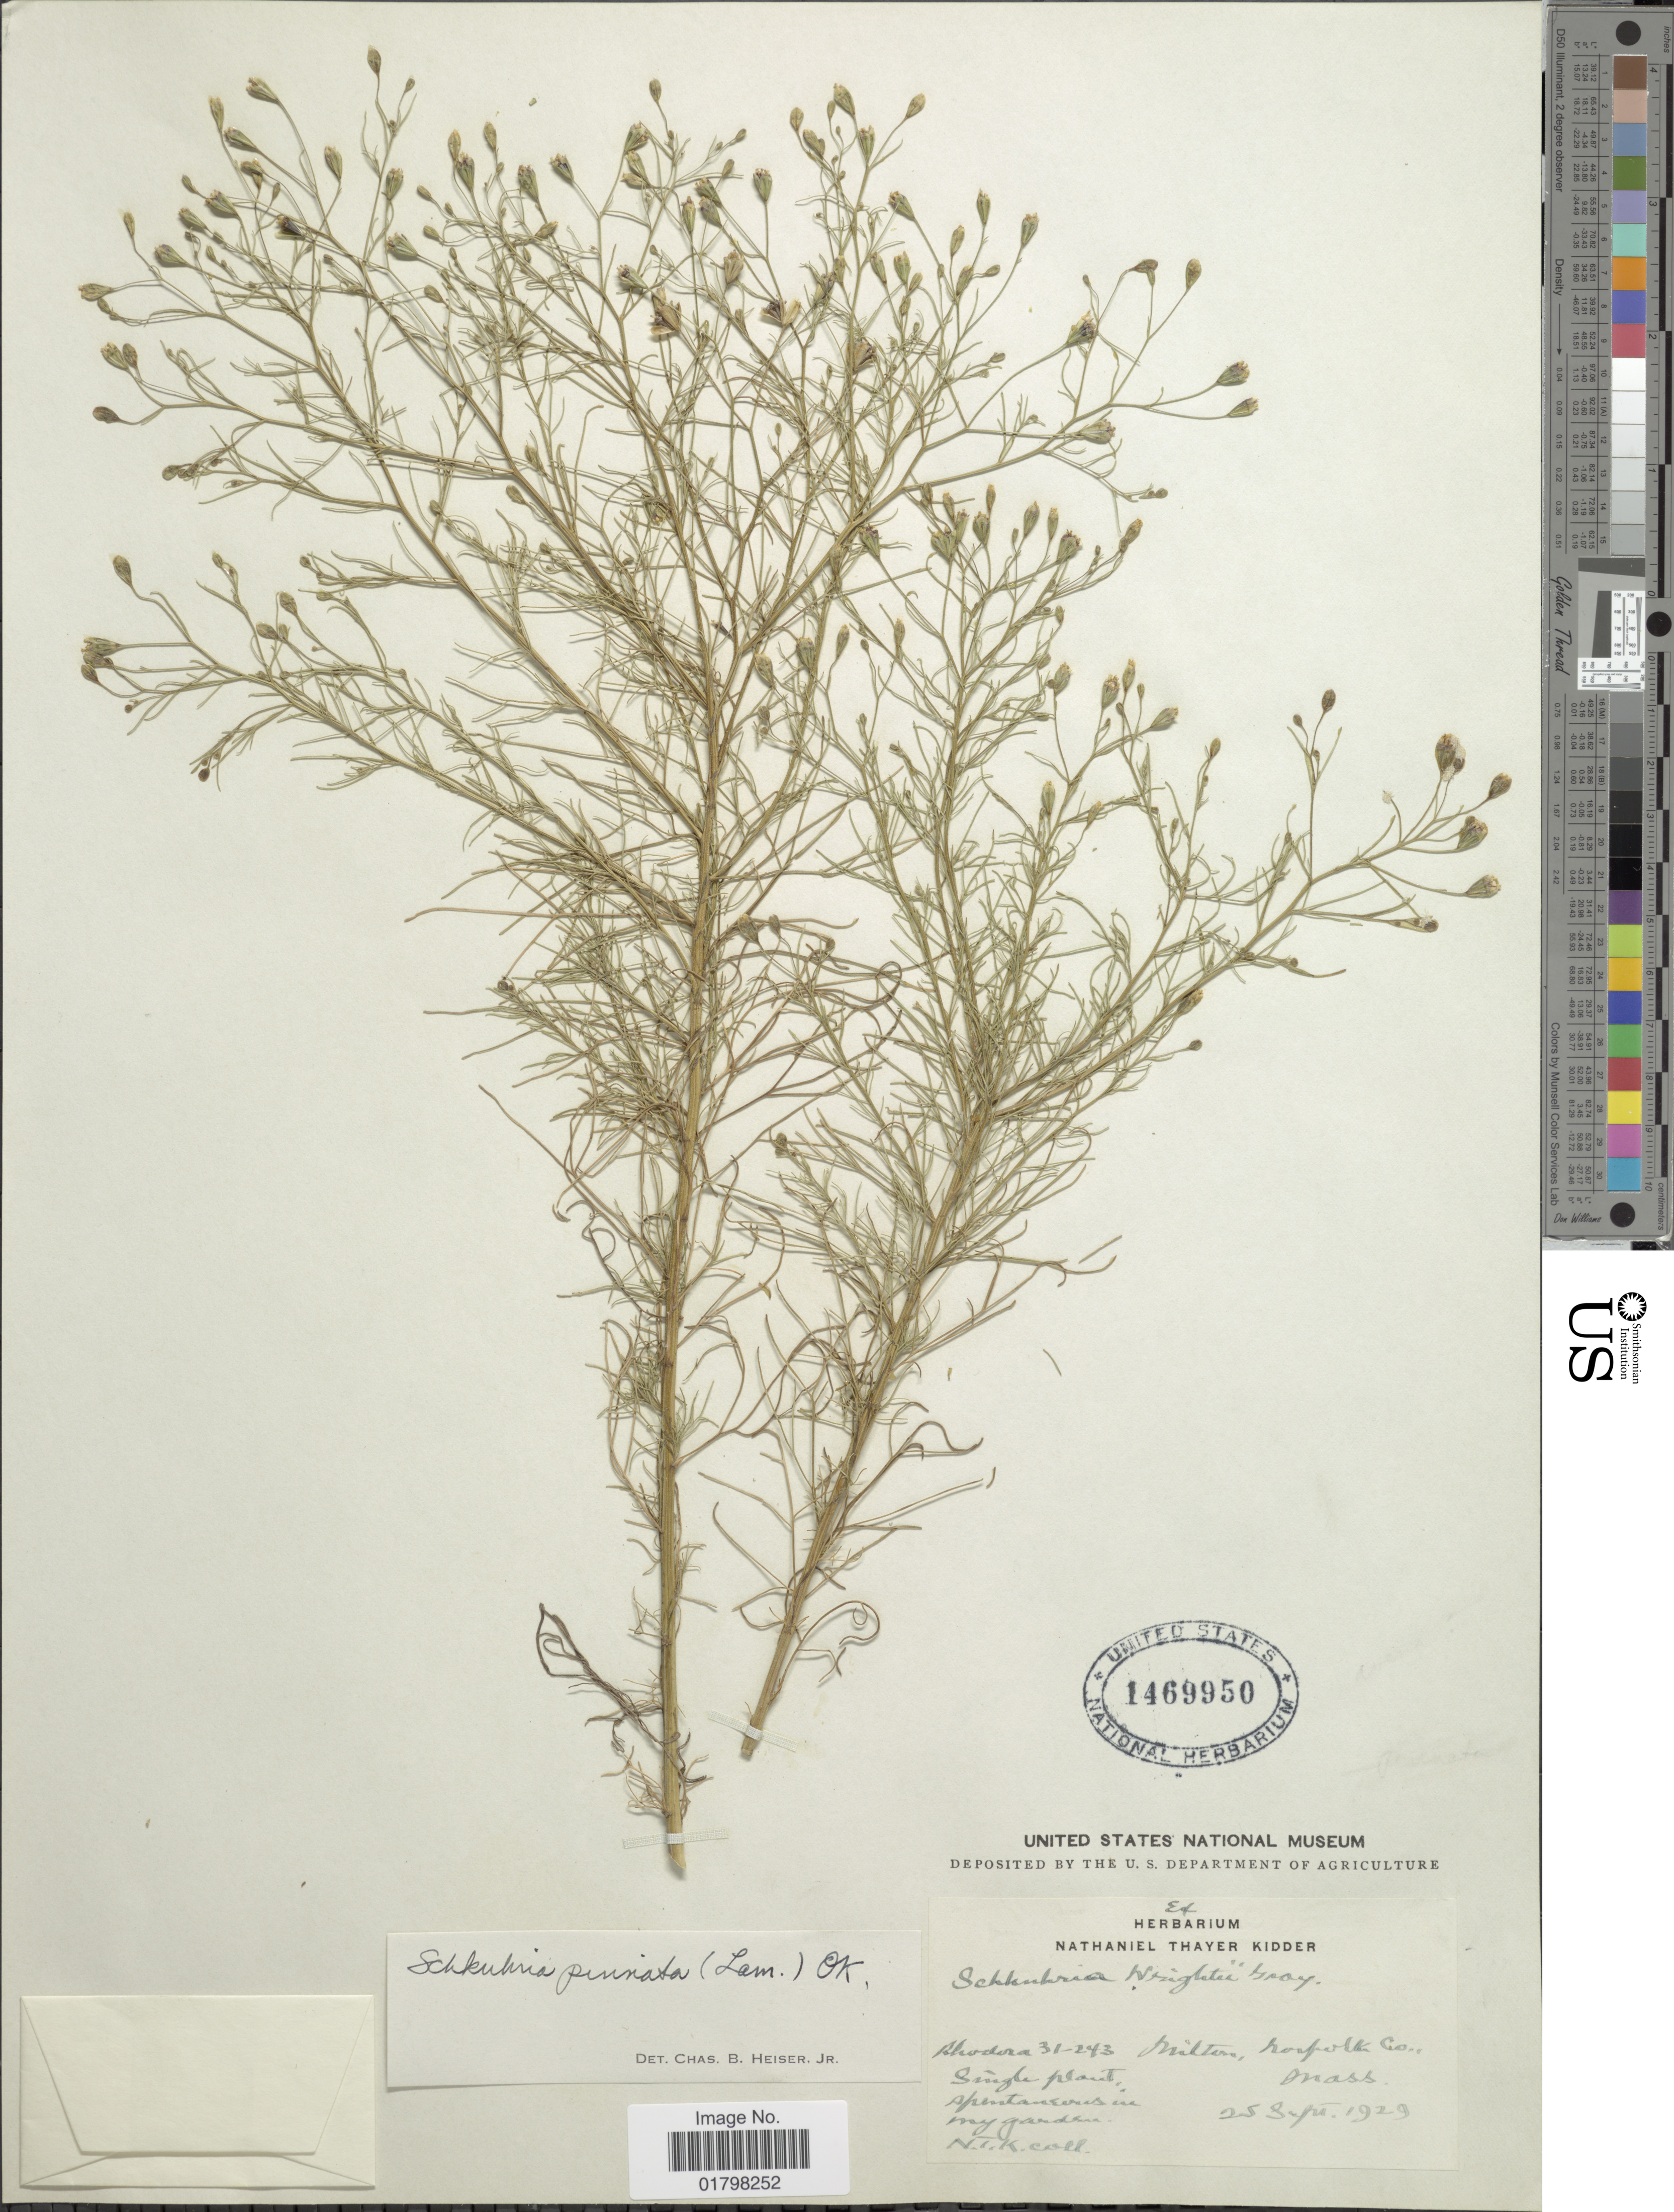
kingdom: Plantae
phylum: Tracheophyta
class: Magnoliopsida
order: Asterales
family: Asteraceae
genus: Schkuhria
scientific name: Schkuhria pinnata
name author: (Lam.) Kuntze ex Thell.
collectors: N. Kidder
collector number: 31-243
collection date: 1929-09-25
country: United States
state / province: Massachusetts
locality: Rhodora, Milton, Norfolk Co. Mass.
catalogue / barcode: US 1469950